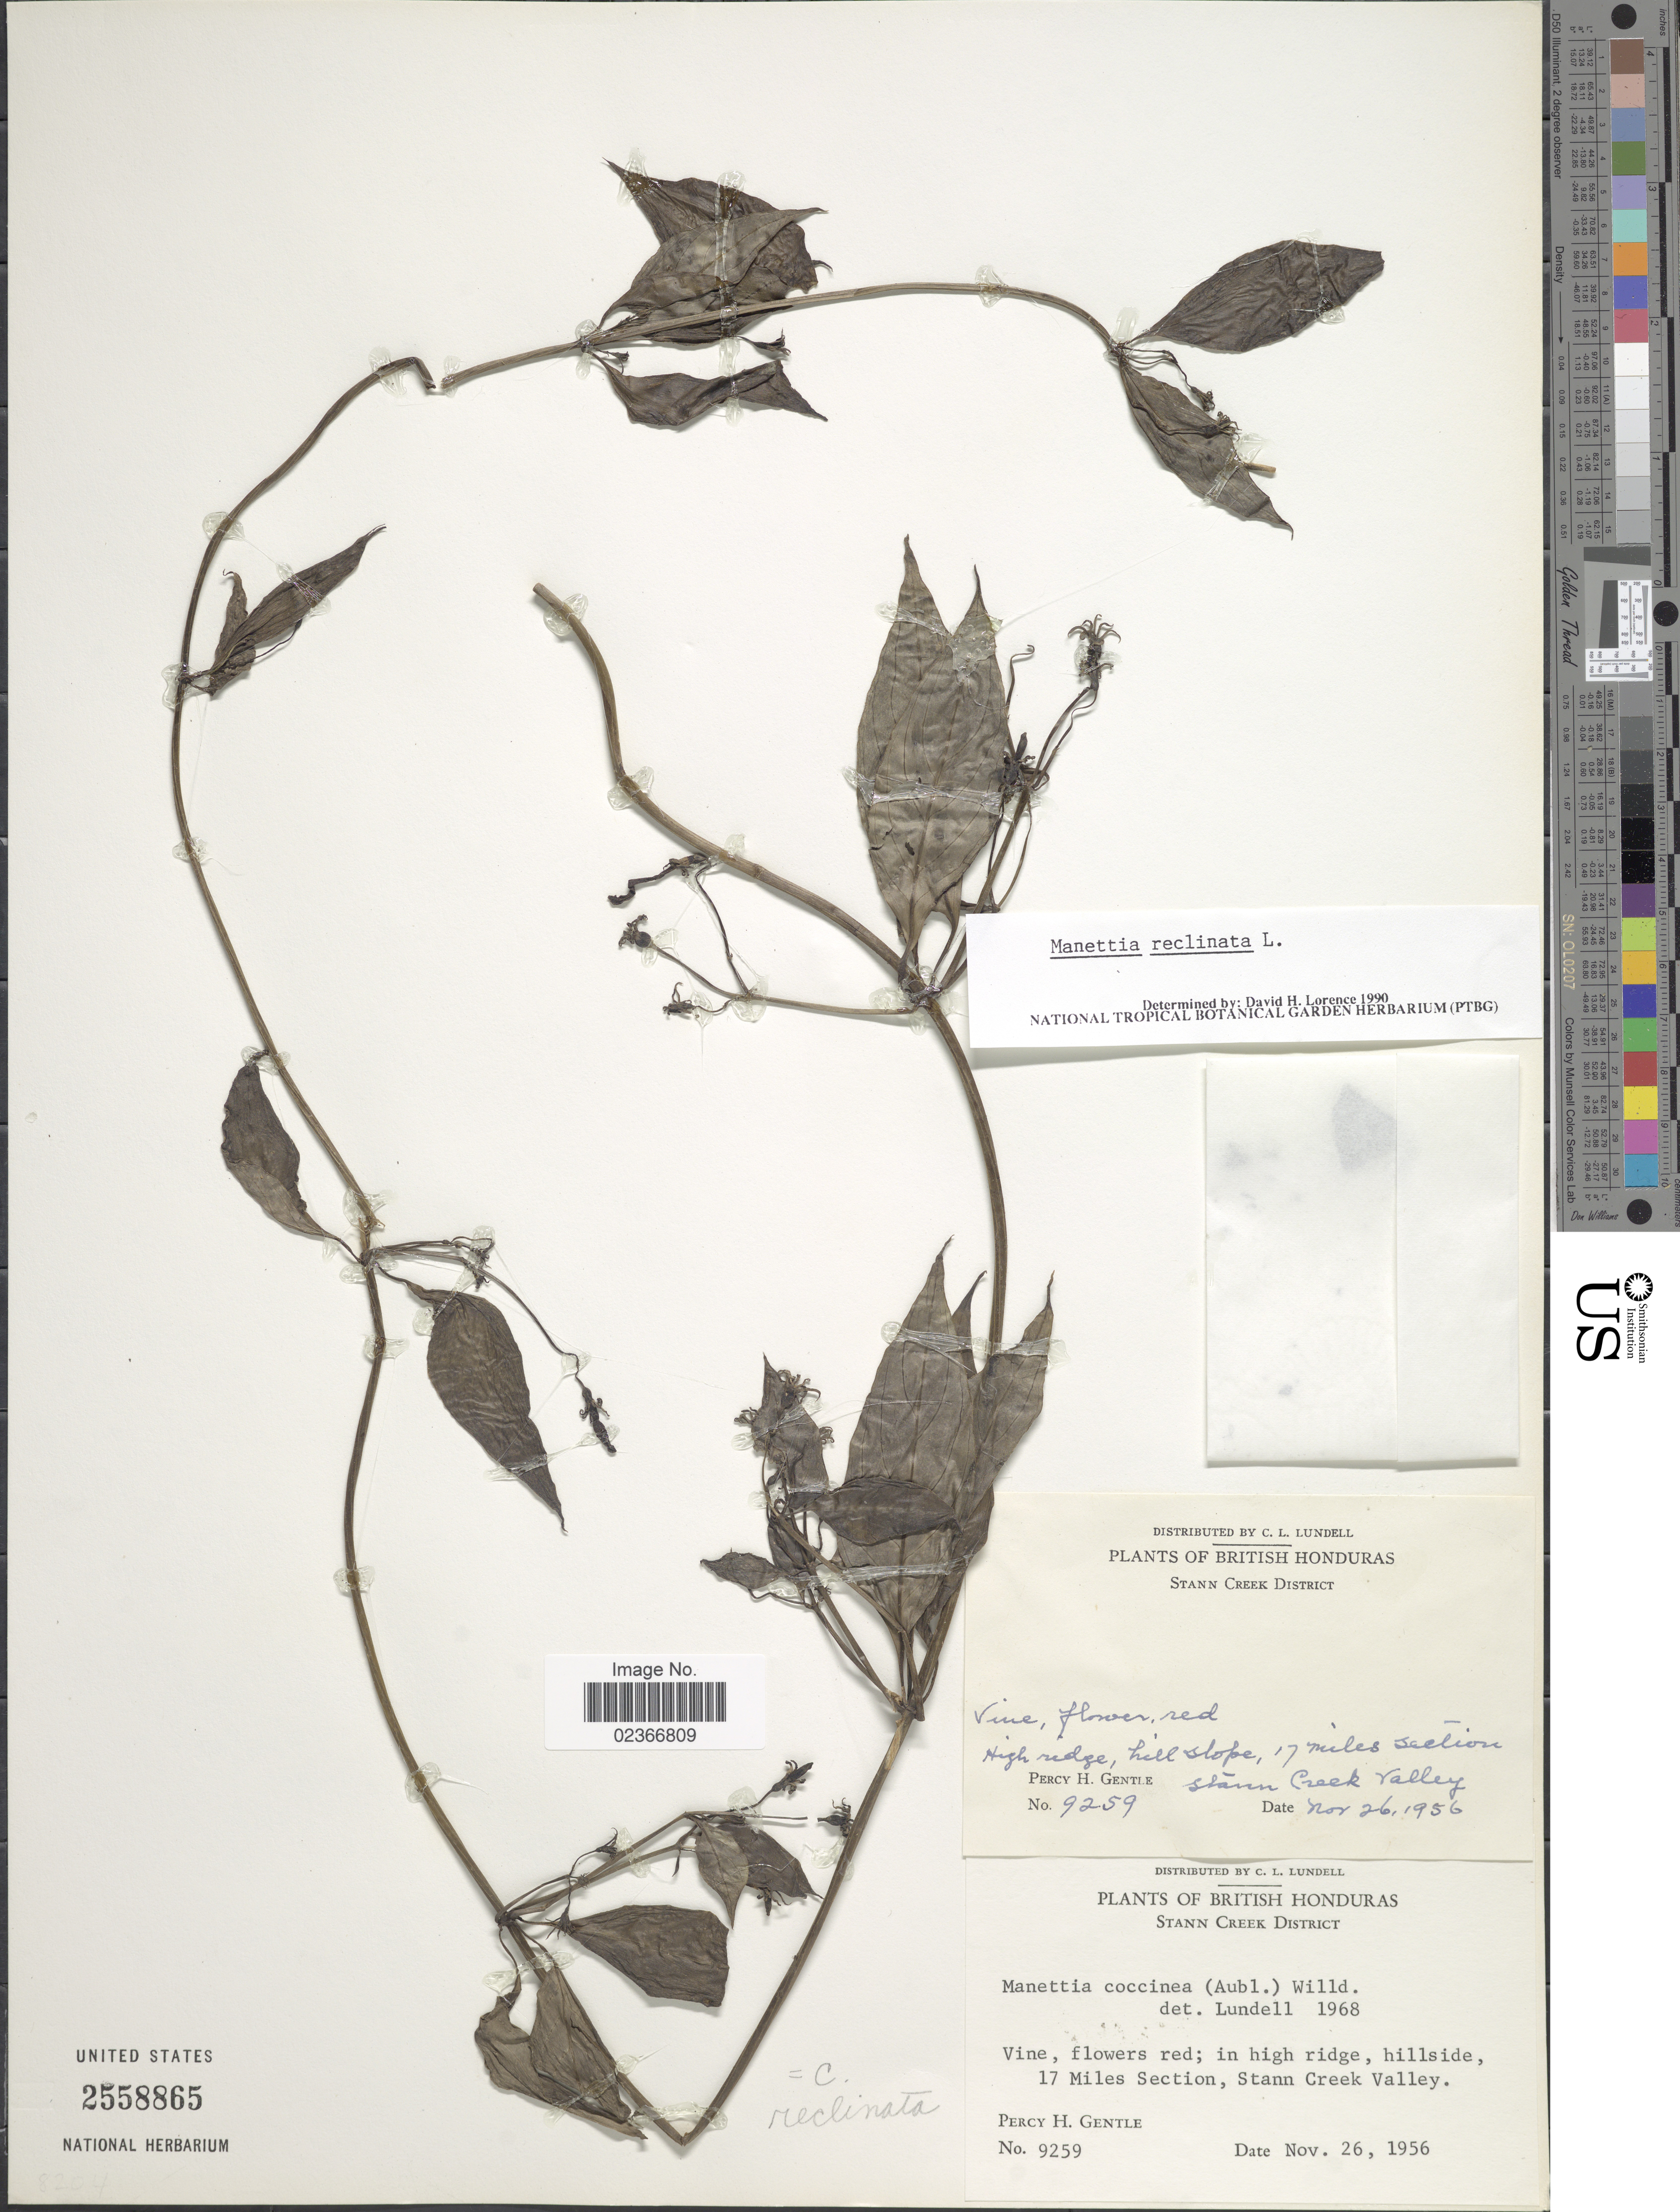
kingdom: Plantae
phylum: Tracheophyta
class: Magnoliopsida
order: Gentianales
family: Rubiaceae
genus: Manettia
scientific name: Manettia reclinata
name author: L.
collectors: P. H. Gentle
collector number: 9259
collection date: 1956-11-26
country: Belize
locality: British Honduras. Stann Creek District. 17 Miles Section, Stann Creek Valley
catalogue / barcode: US 2558865